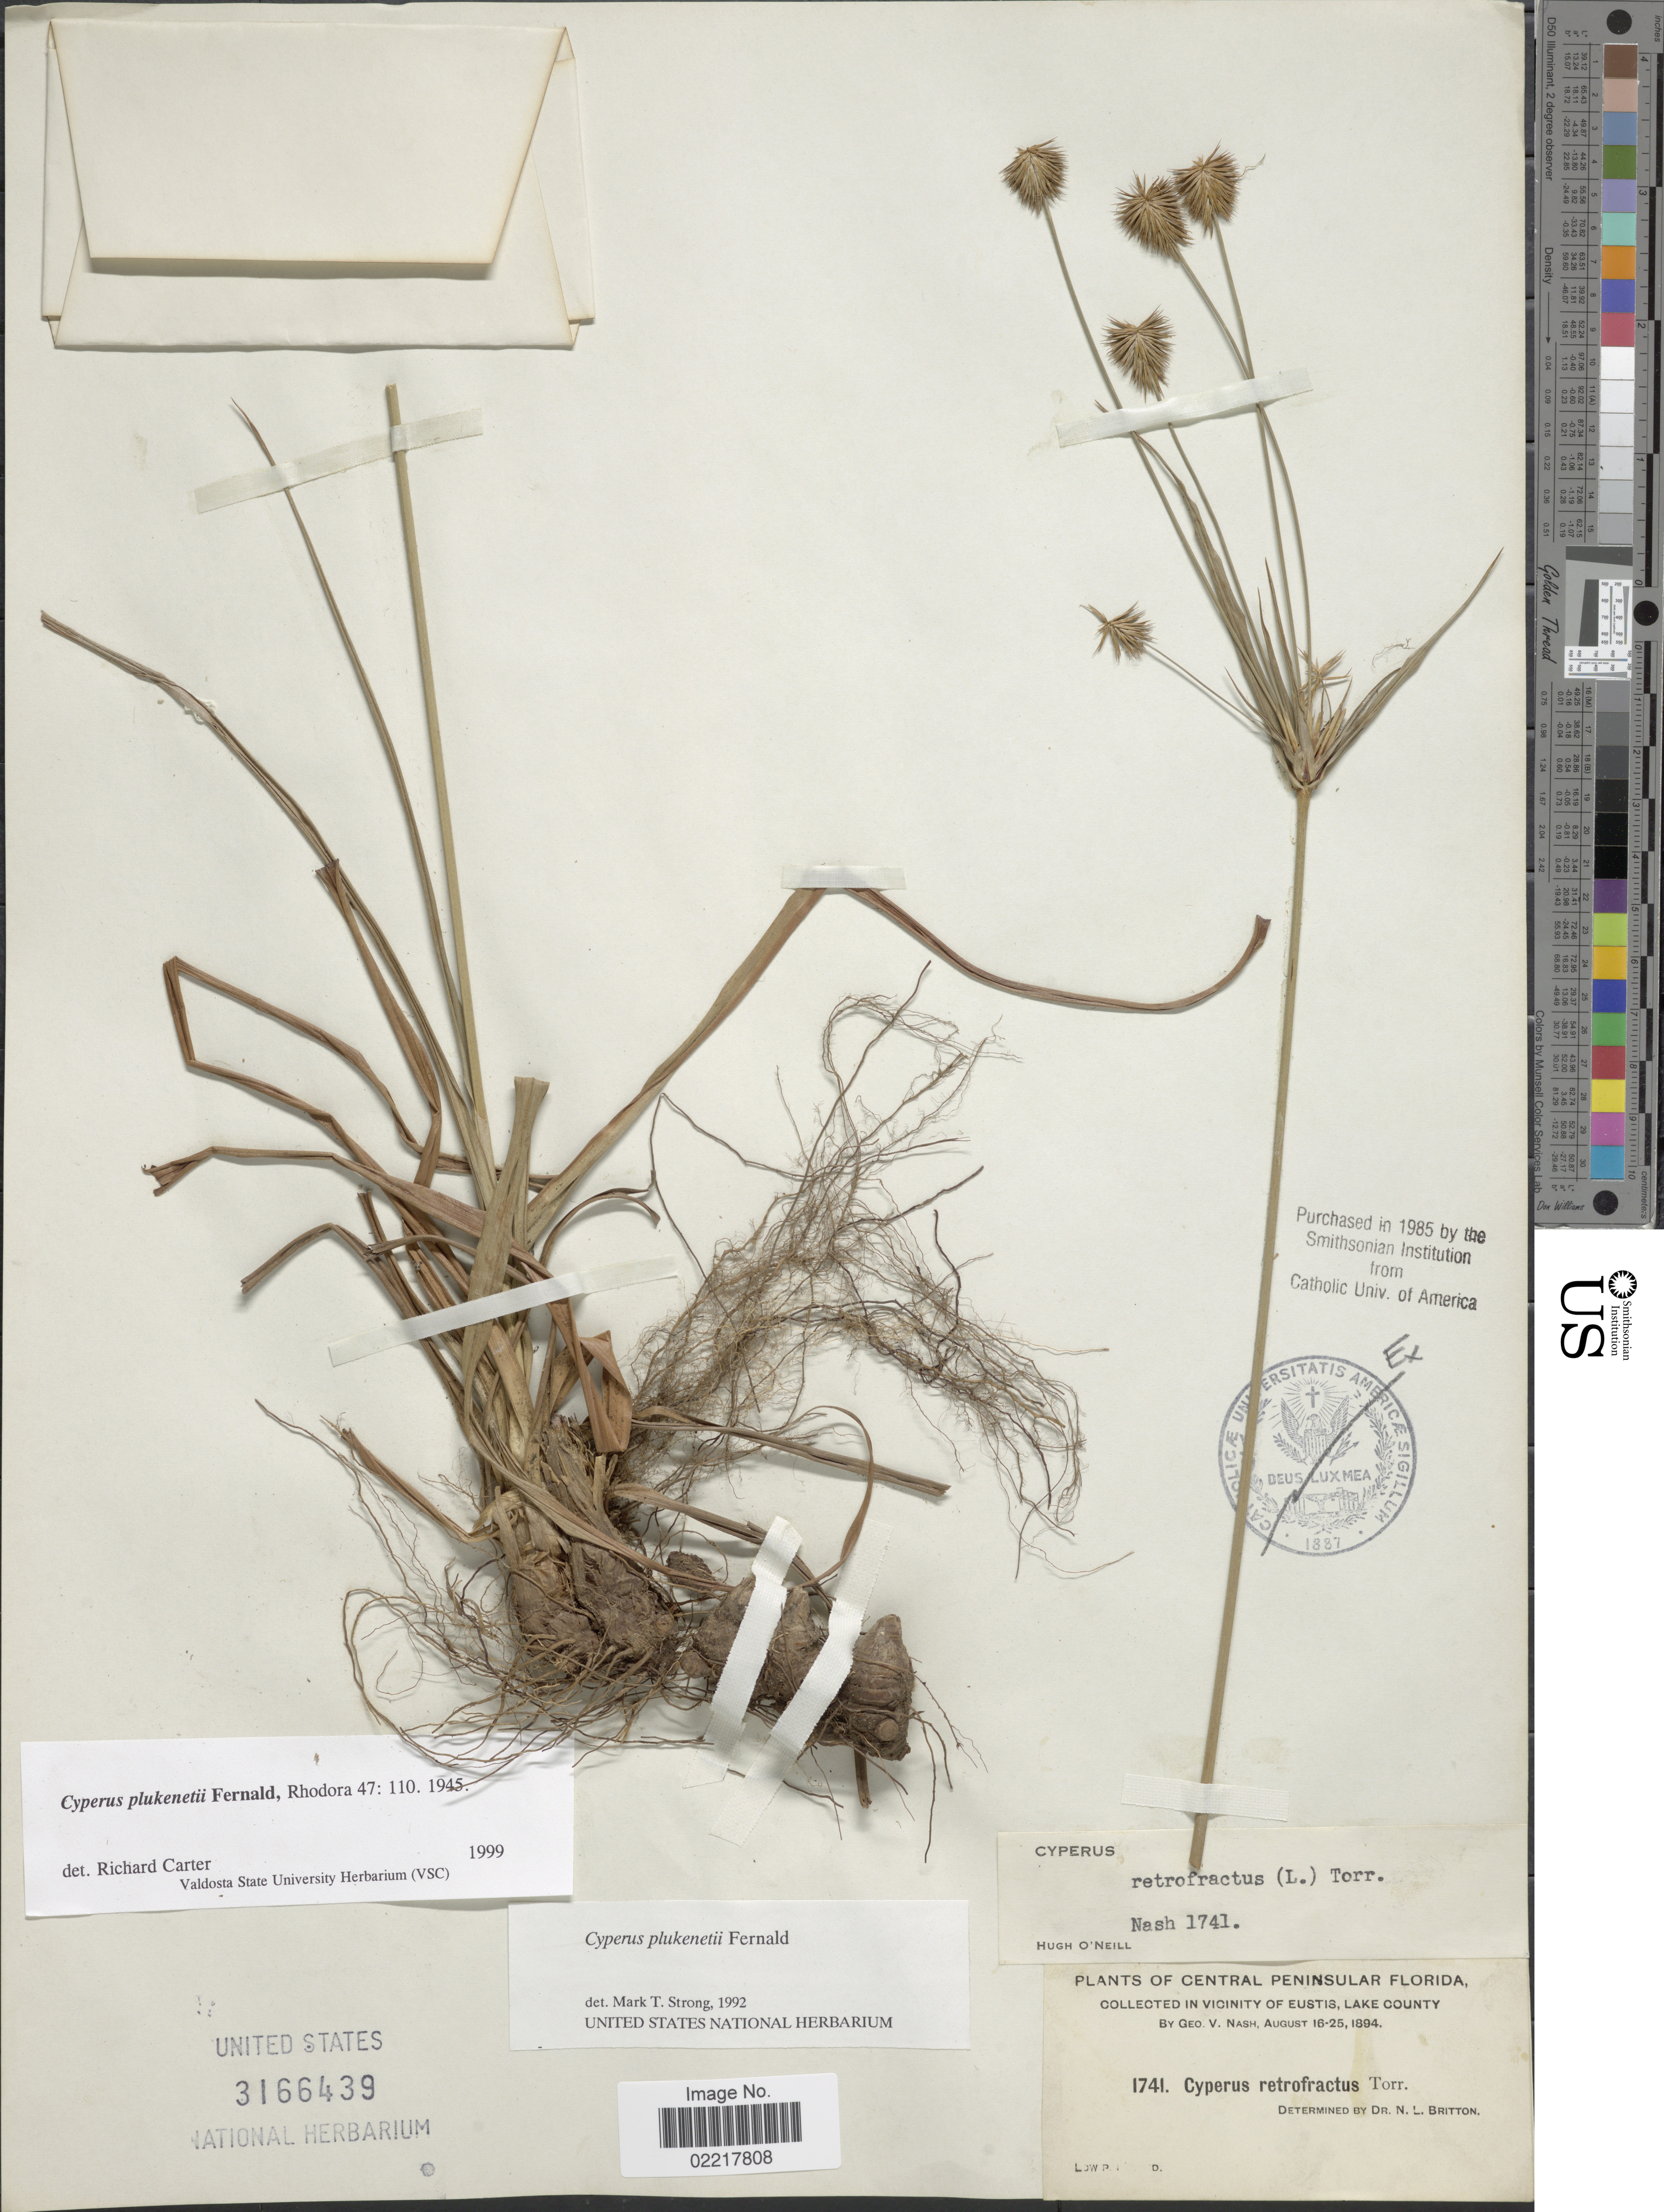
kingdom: Plantae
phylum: Tracheophyta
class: Liliopsida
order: Poales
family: Cyperaceae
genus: Cyperus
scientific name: Cyperus plukenetii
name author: Fernald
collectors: G. V. Nash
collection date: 1894-08-16/1894-08-25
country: United States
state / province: Florida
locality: Central Peninsular Florida, In the vicinity of Eustis, Lake County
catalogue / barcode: US 3166439